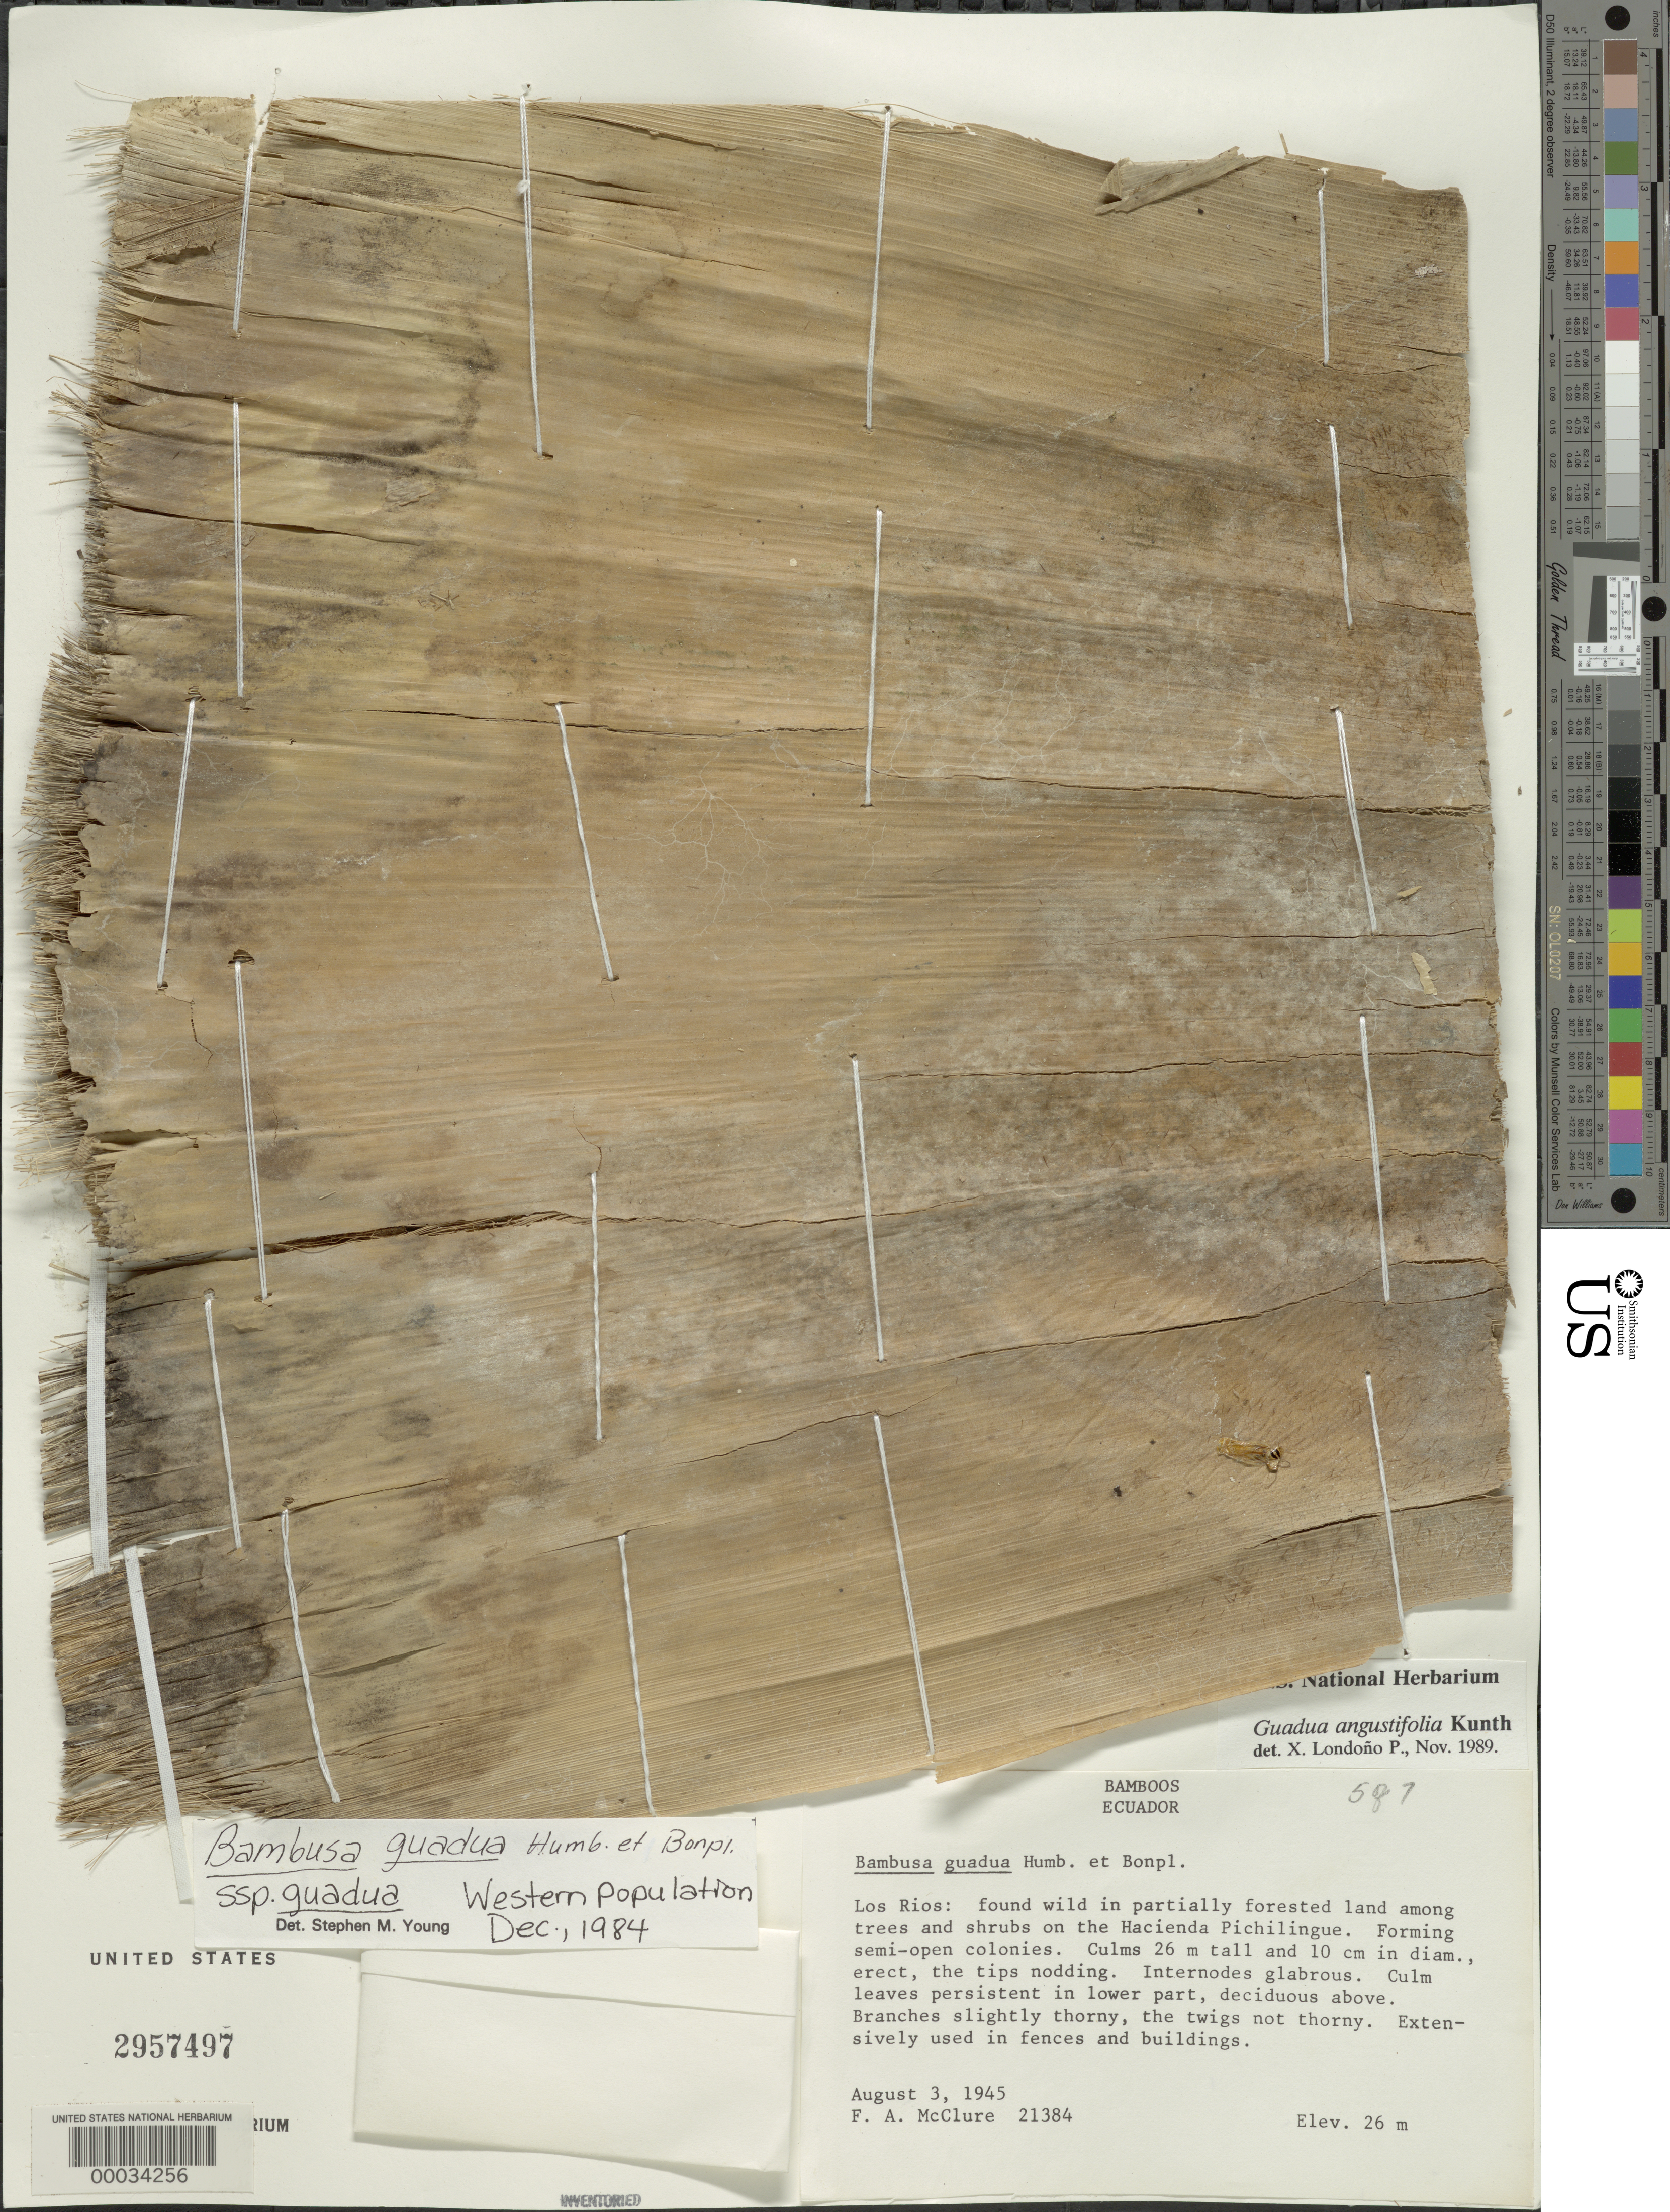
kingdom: Plantae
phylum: Tracheophyta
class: Liliopsida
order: Poales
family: Poaceae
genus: Guadua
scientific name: Guadua angustifolia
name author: Kunth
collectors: F. A. McClure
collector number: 21384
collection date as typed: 03 Aug 1945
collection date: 1945-08-03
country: Ecuador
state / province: Los Ríos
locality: Hacienda pichilingue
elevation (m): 26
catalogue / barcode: US 2957497